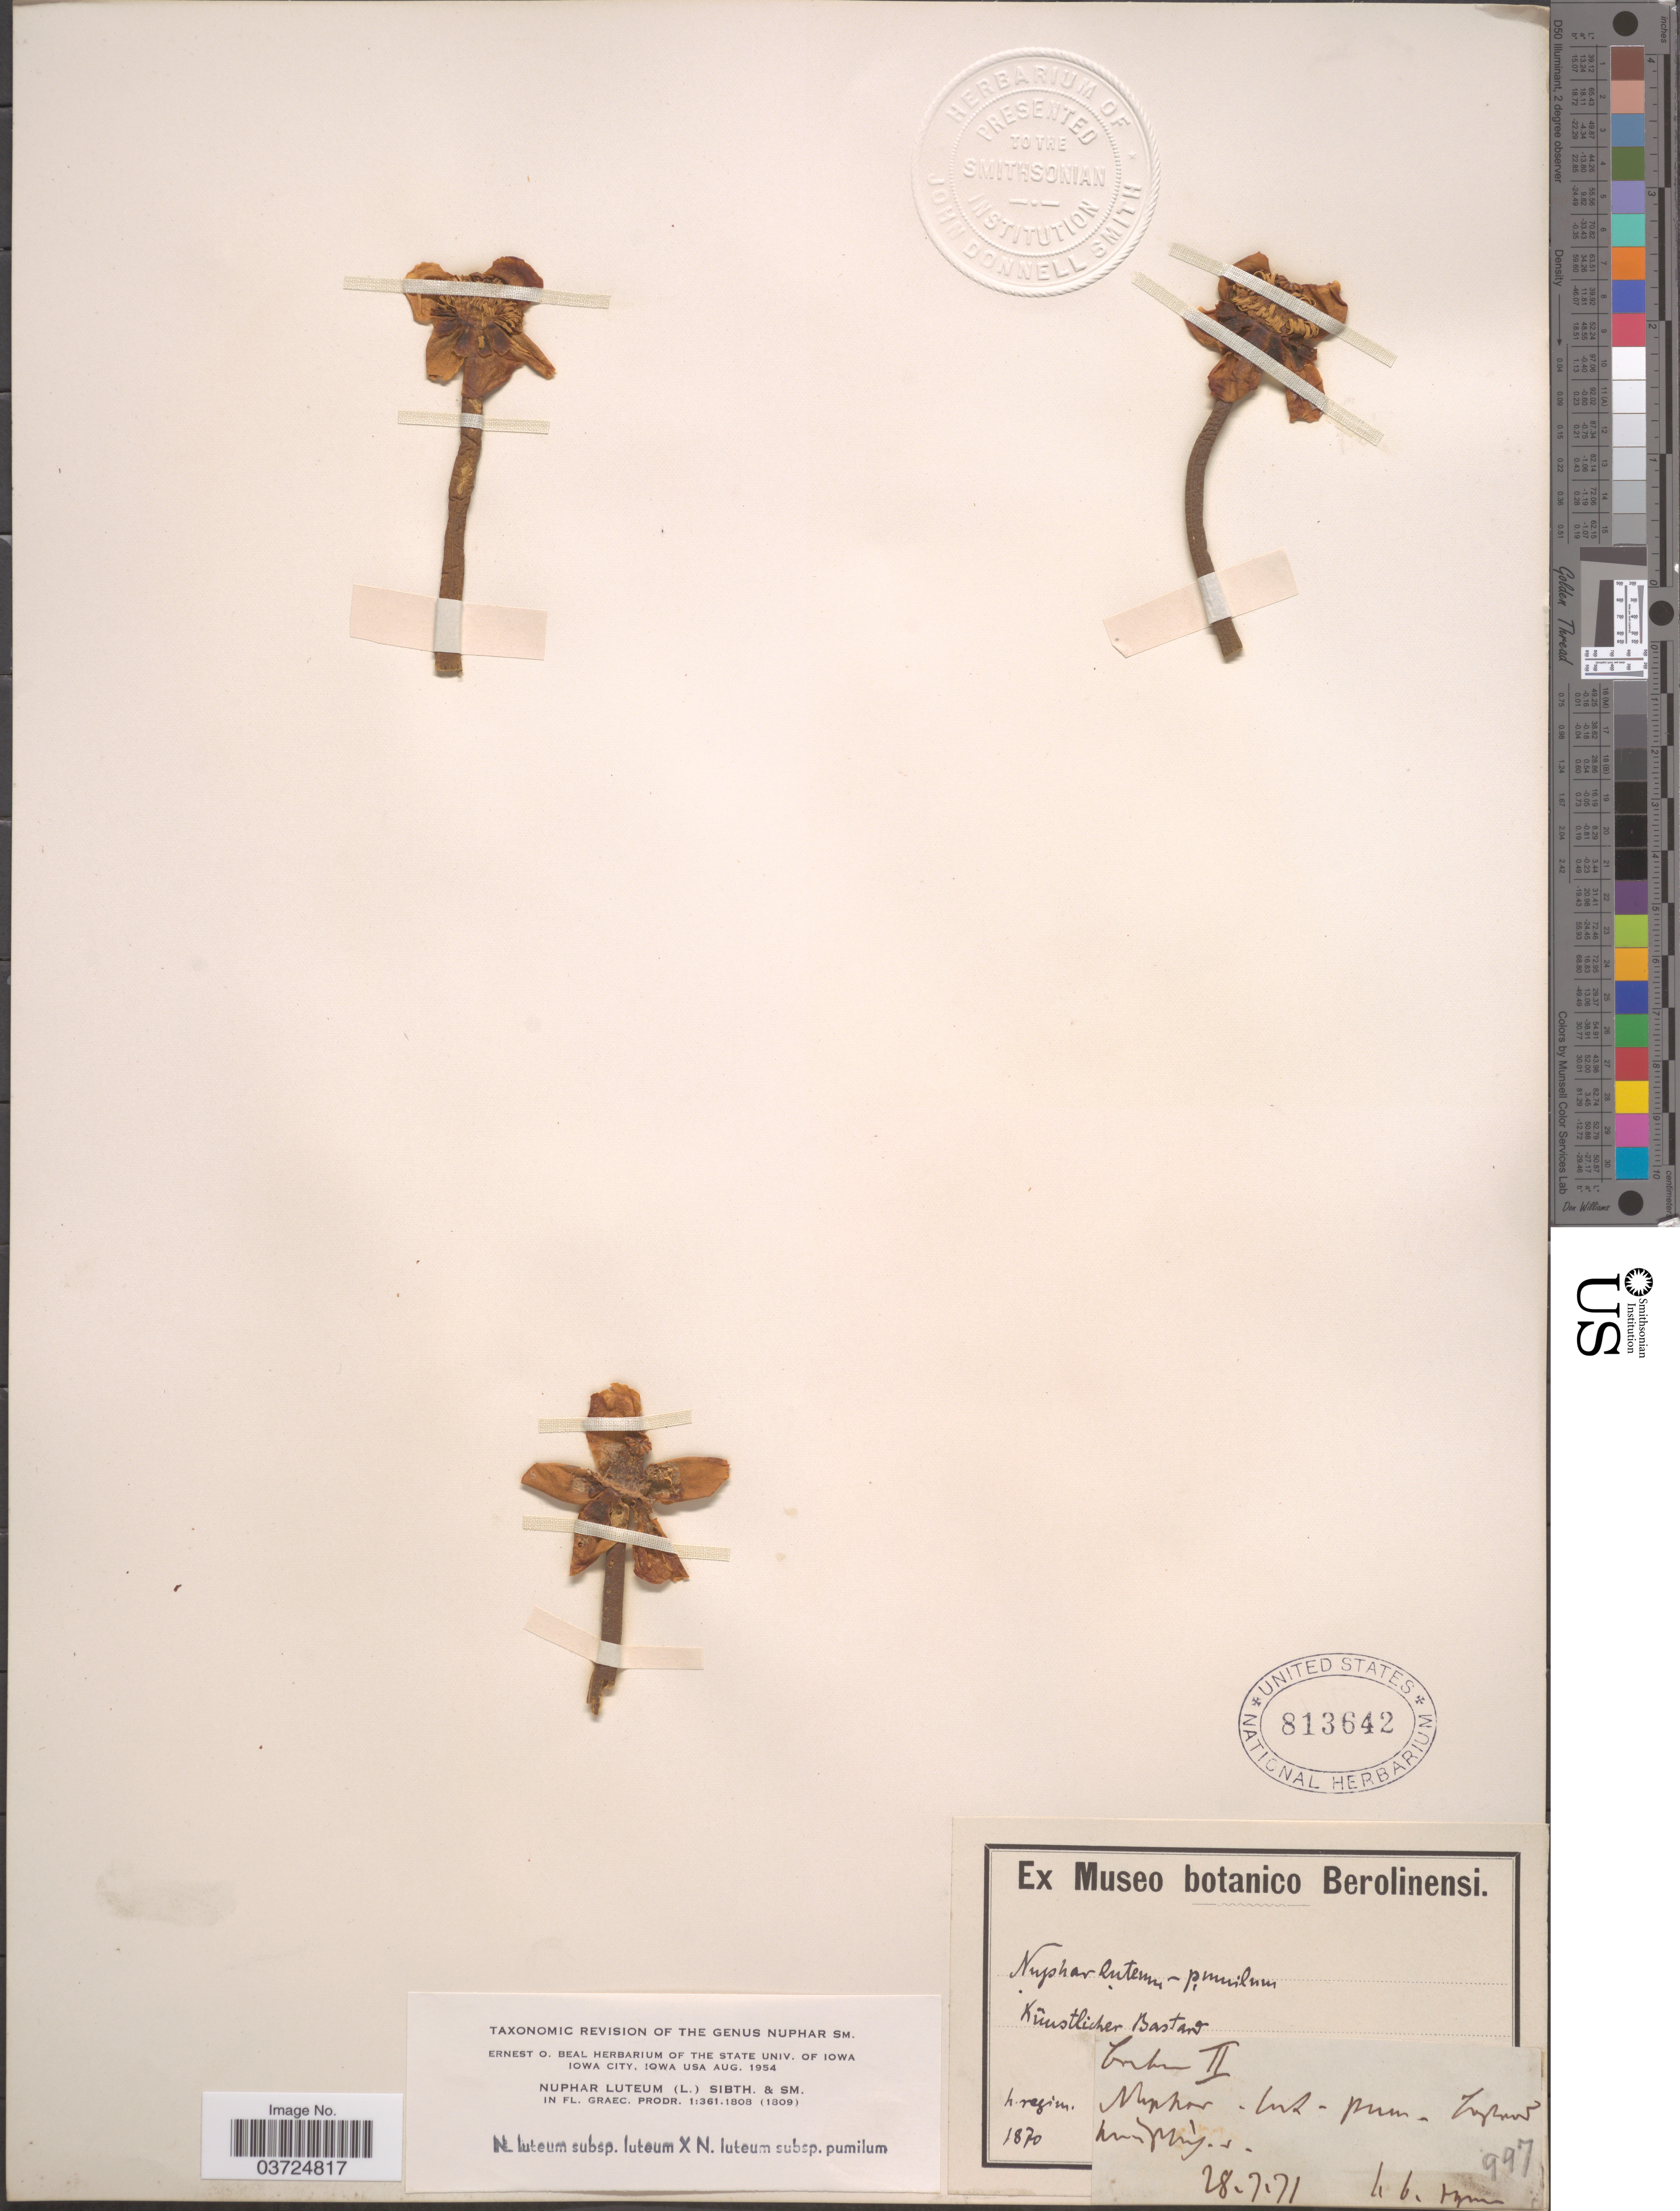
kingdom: Plantae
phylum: Tracheophyta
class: Magnoliopsida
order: Nymphaeales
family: Nymphaeaceae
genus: Nuphar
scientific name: Nuphar lutea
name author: (L.) Sm.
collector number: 997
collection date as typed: Transcribed d/m/y: 28/7/71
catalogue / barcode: US 813642